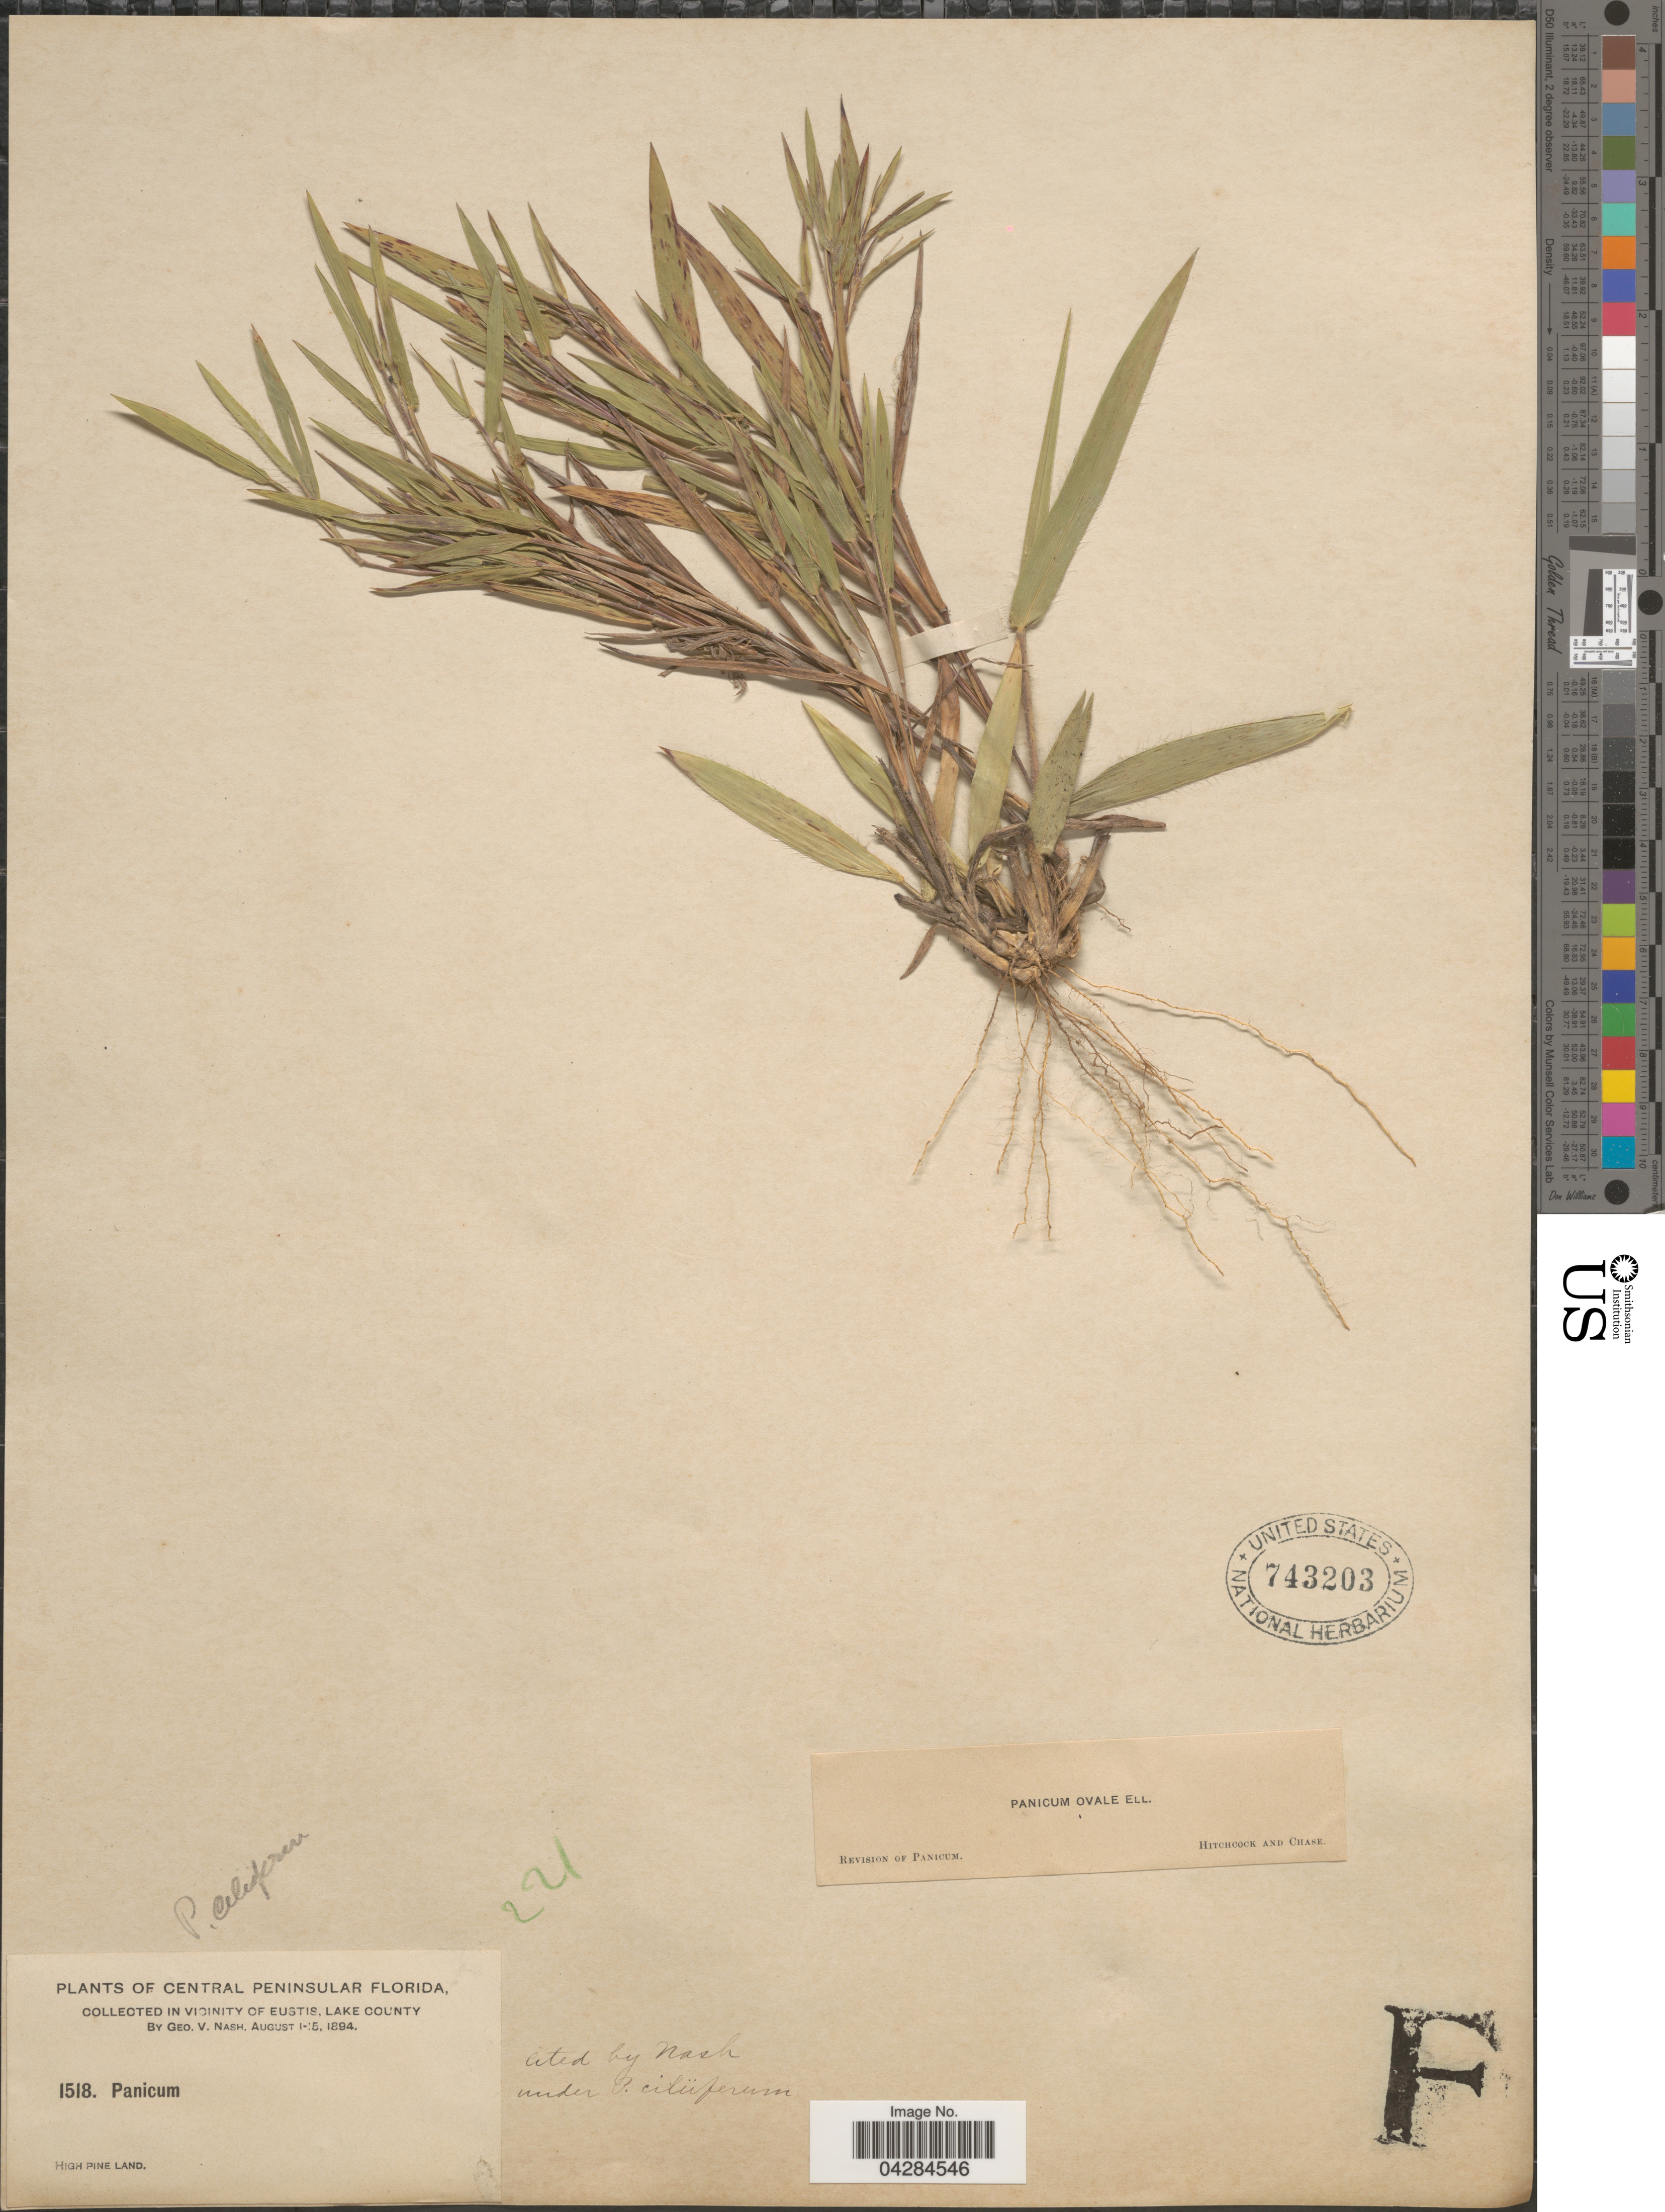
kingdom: Plantae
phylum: Tracheophyta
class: Liliopsida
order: Poales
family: Poaceae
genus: Dichanthelium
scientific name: Dichanthelium ovale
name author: (Elliott) Gould & C.A. Clark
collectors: G. V. Nash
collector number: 1518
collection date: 1894-08-01/1894-08-15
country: United States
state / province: Florida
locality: Central Peninsular Florida, in vicinity of Eustis, Lake County. High Pine Land.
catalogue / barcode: US 743203